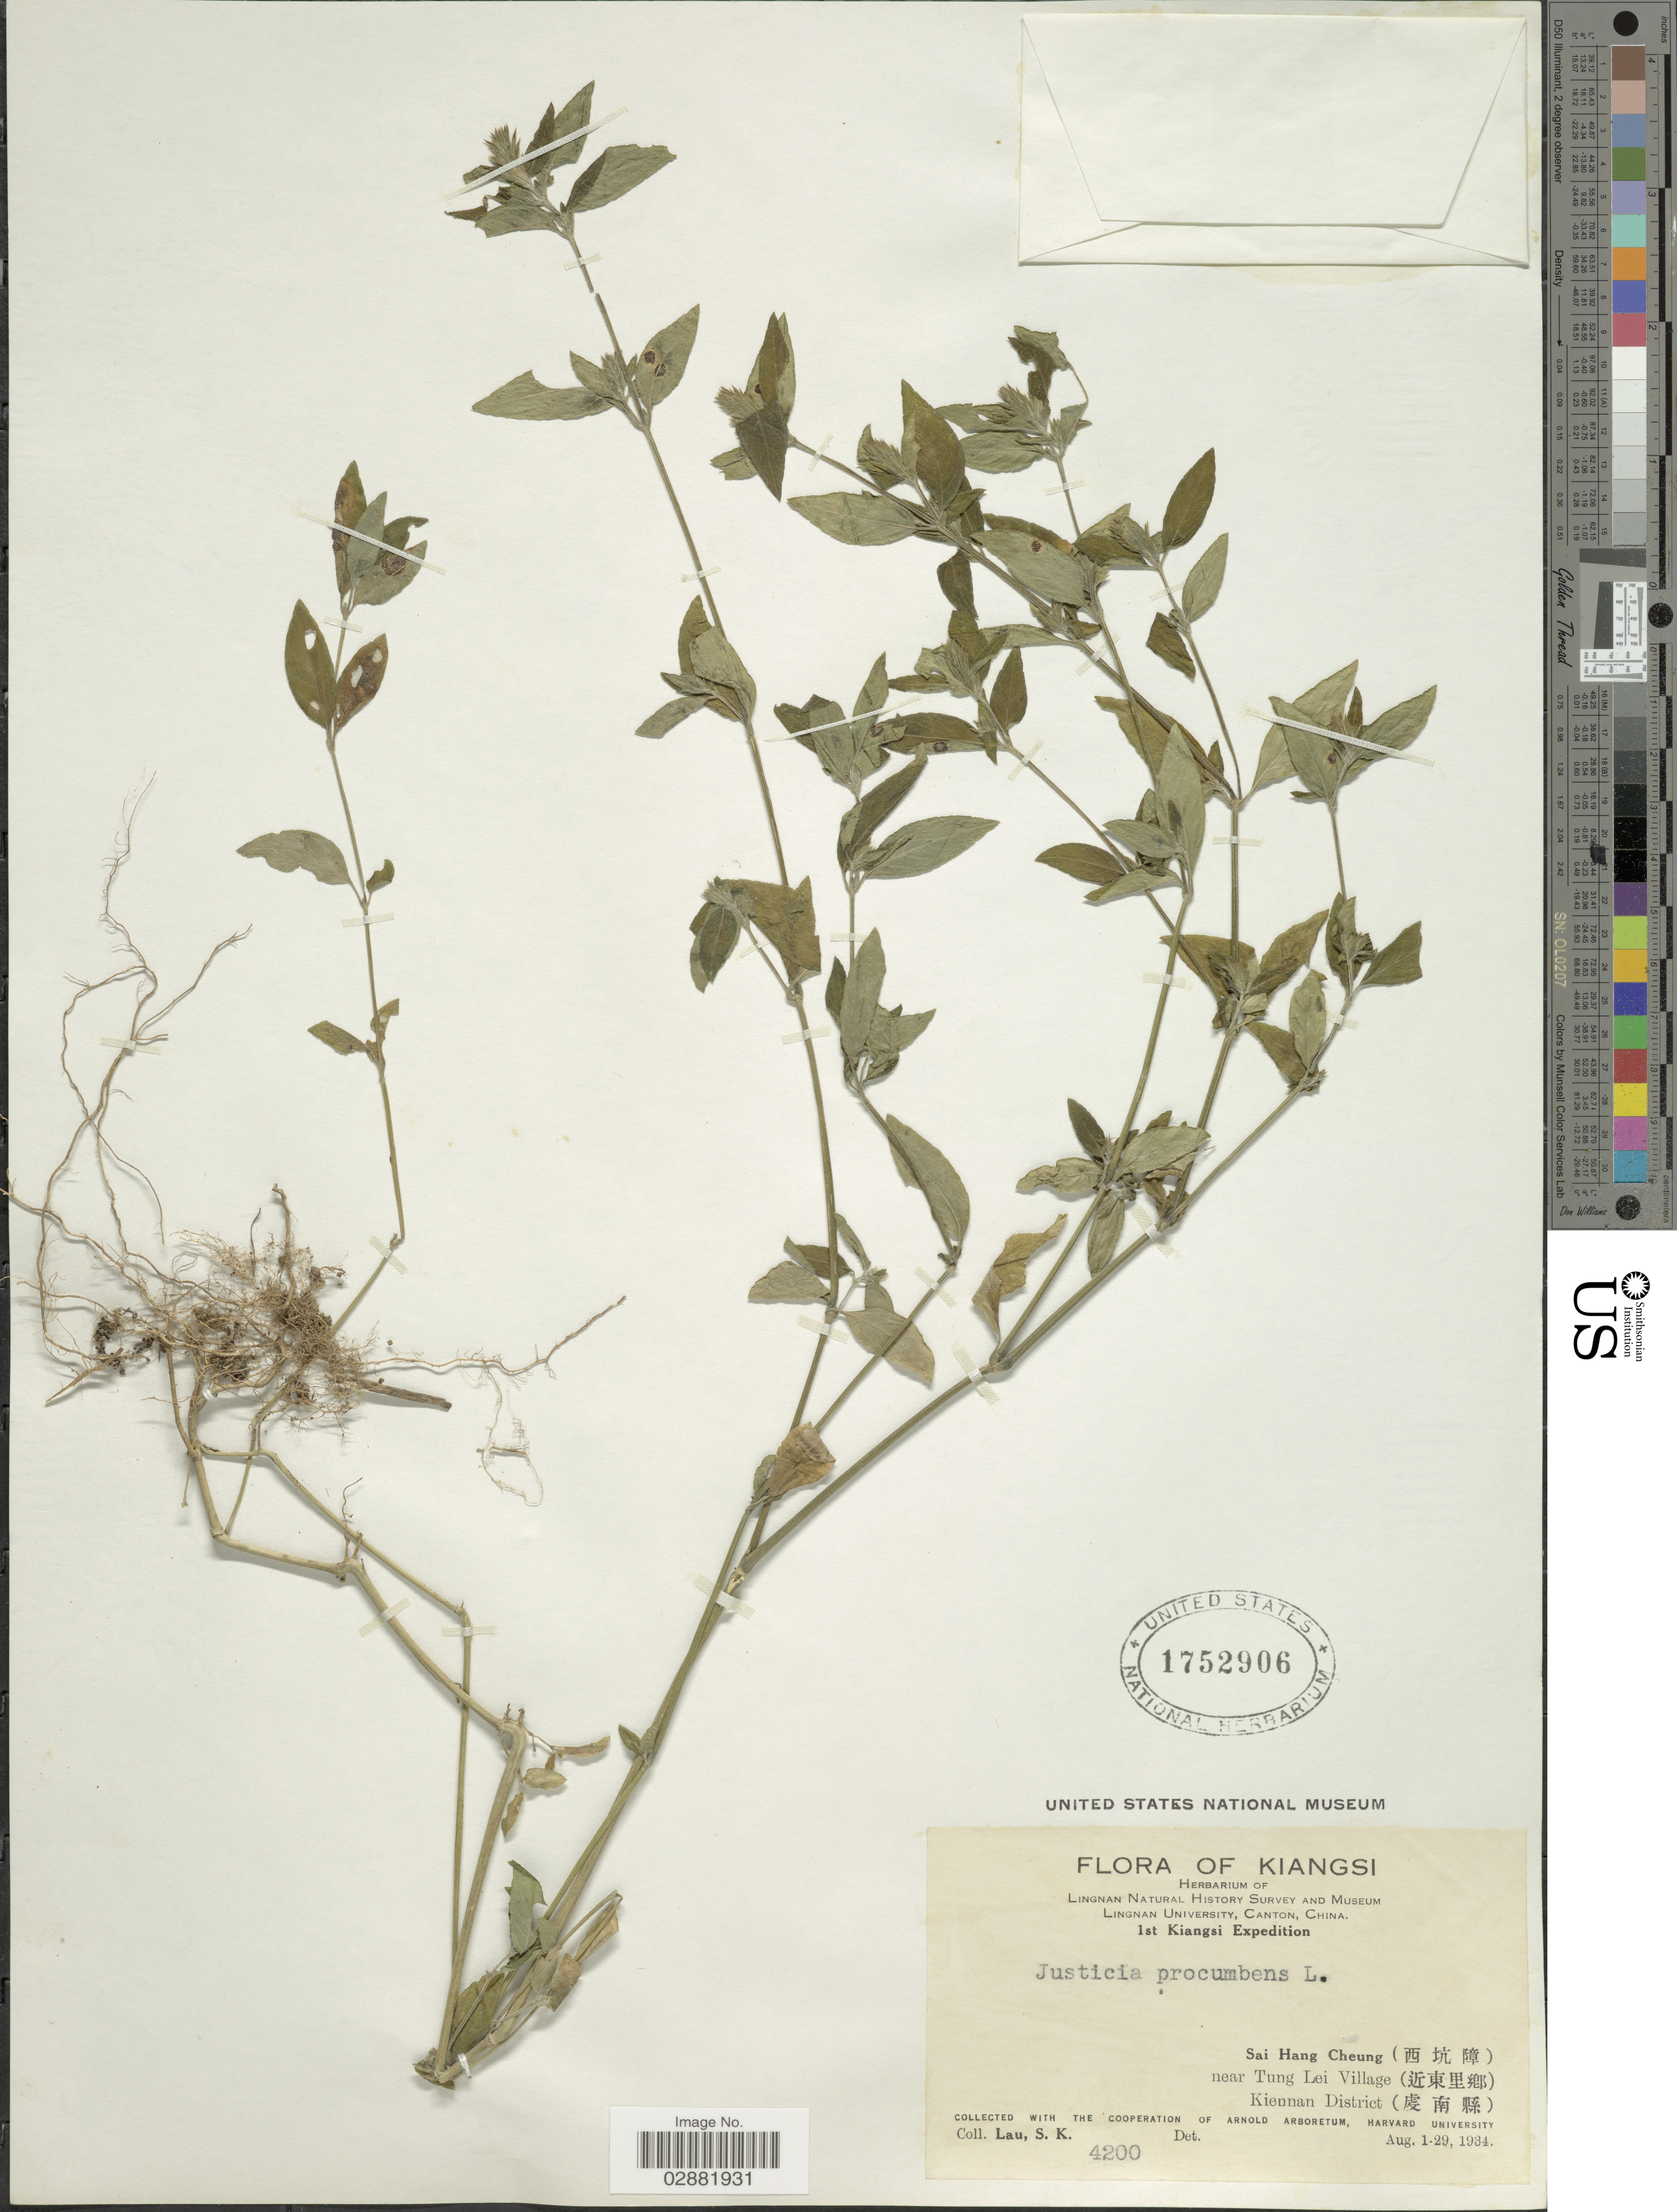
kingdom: Plantae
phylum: Tracheophyta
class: Magnoliopsida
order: Lamiales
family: Acanthaceae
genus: Justicia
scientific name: Justicia procumbens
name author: L.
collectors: S. K. Lau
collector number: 4200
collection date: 1934-08-01/1934-08-29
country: China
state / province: Jiangxi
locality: Kiangsi, Sai Hang Cheung (X), near Tung Lei Village (X), Kiennan District (X).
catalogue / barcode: US 1752906